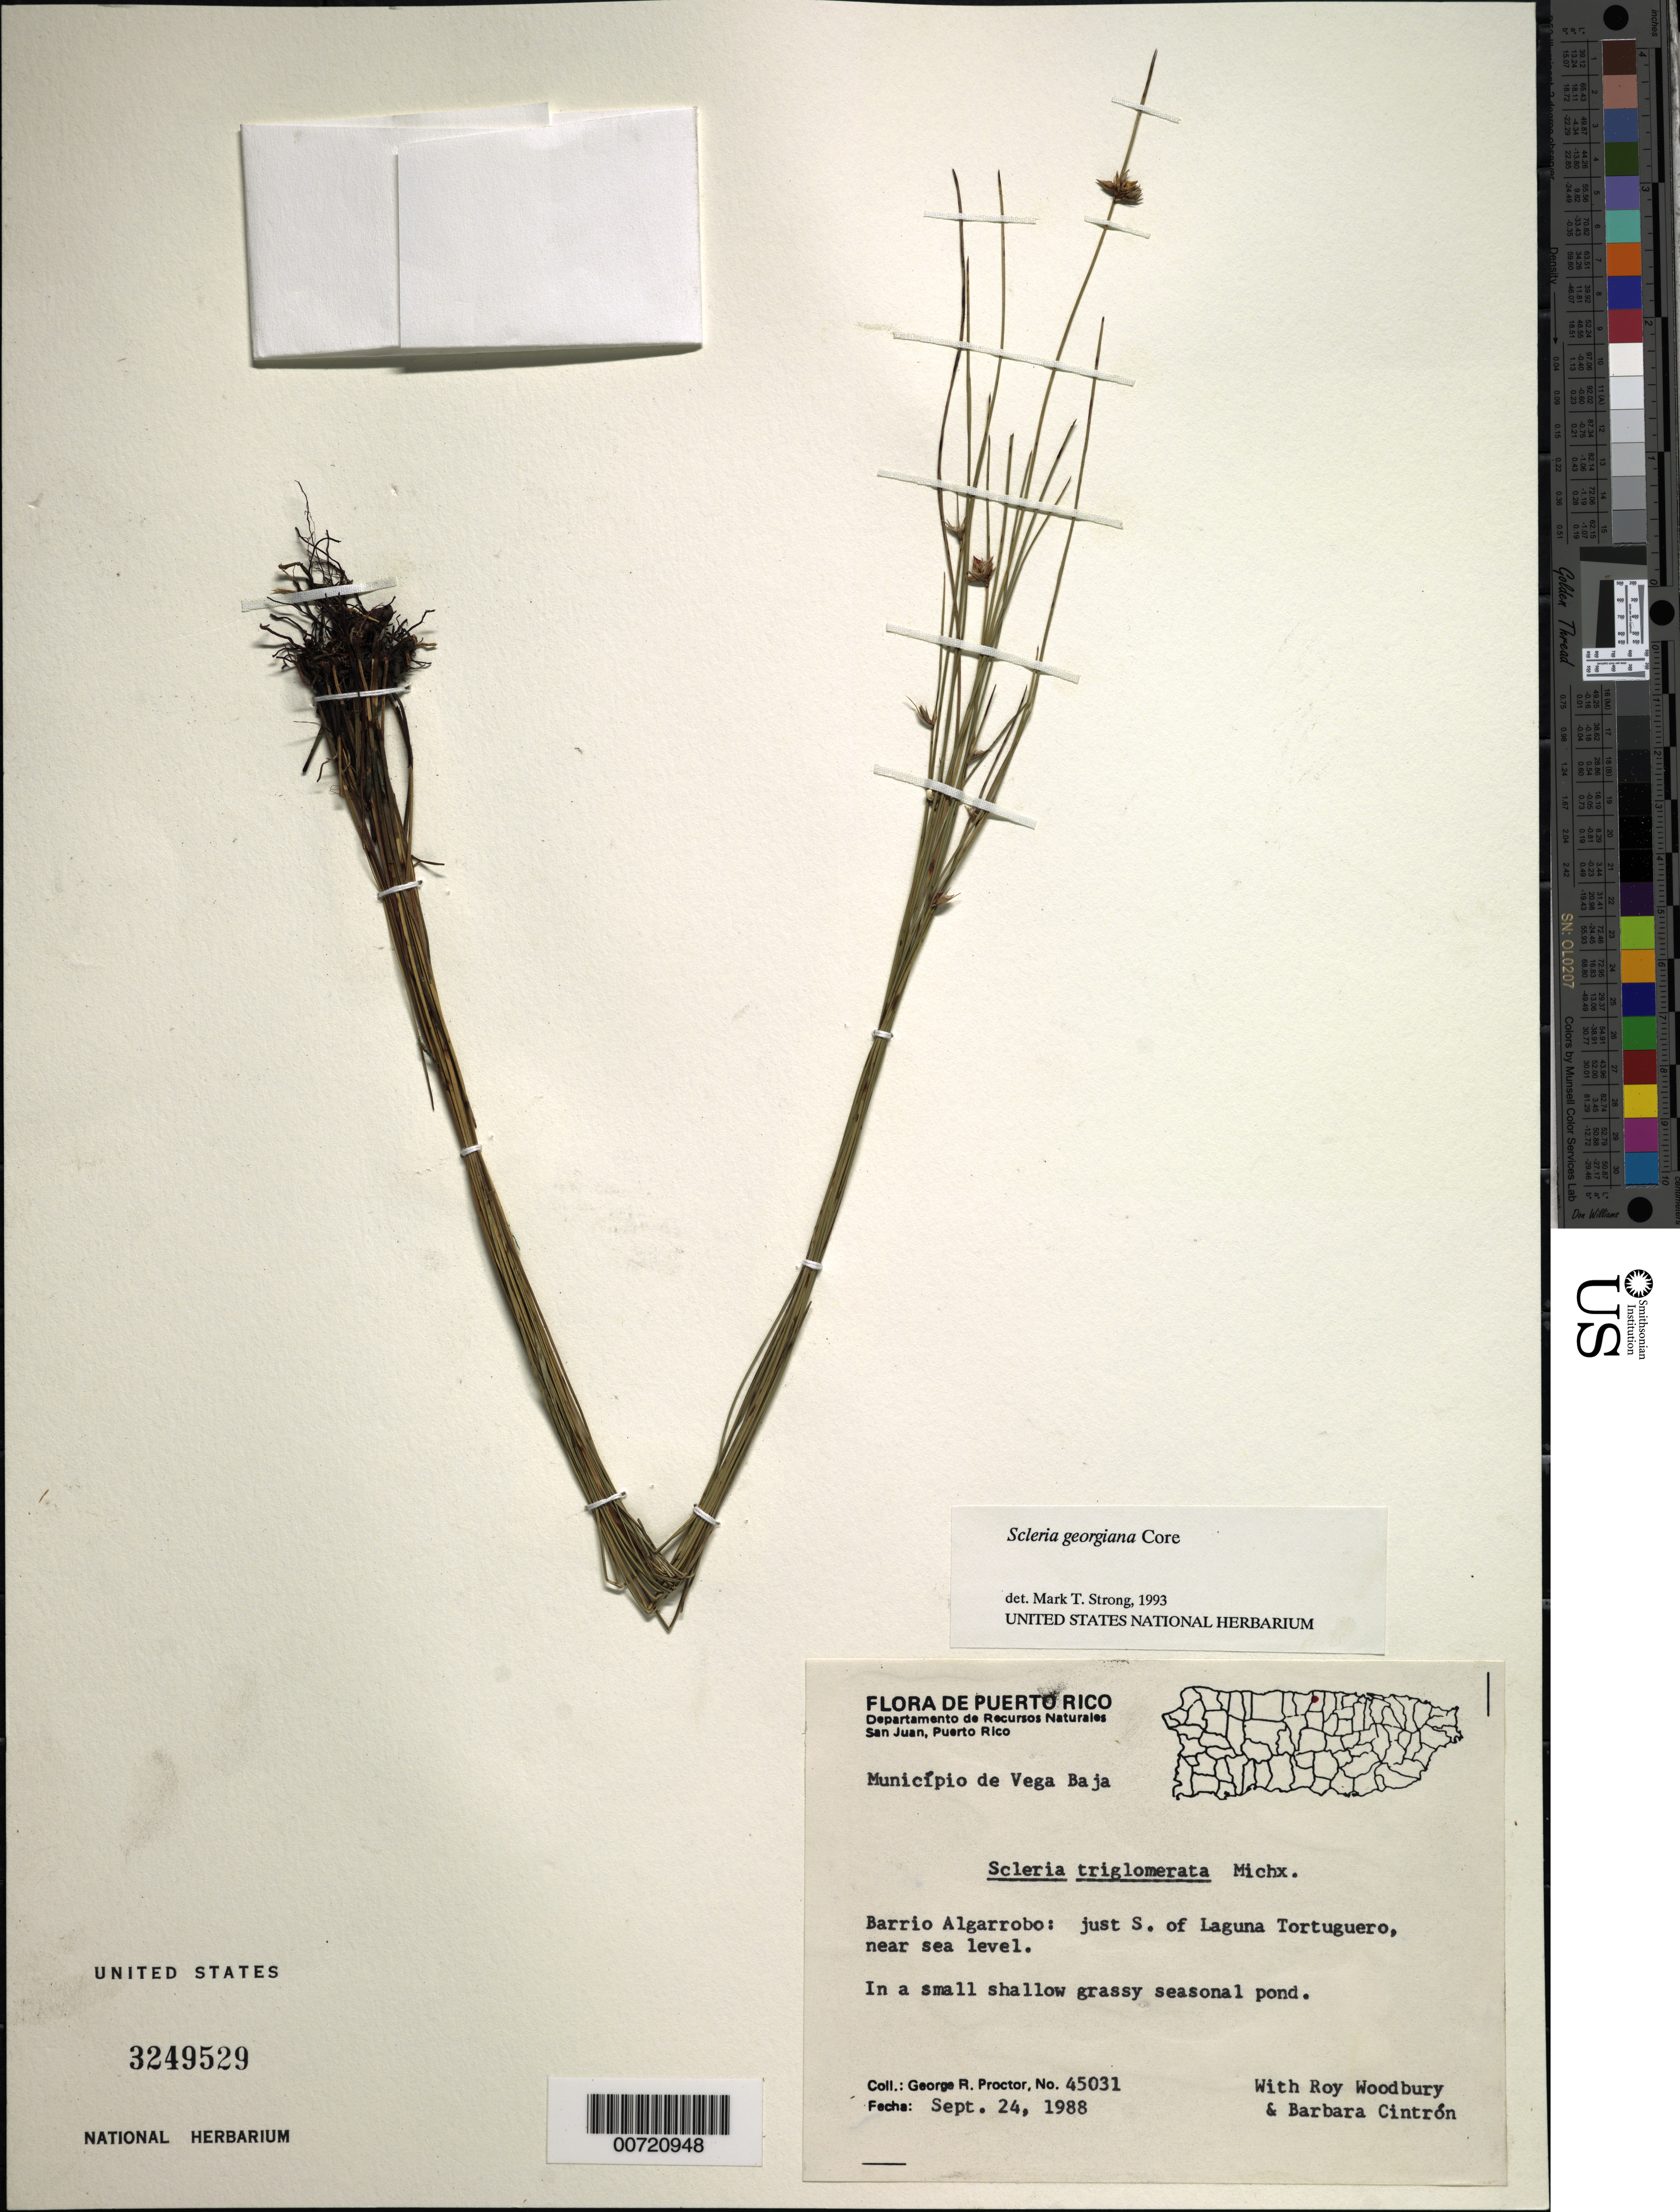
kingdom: Plantae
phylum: Tracheophyta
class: Liliopsida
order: Poales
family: Cyperaceae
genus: Scleria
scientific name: Scleria georgiana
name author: Core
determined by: Strong, M. T., (US), Smithsonian Institution - National Museum of Natural History (UNITED STATES)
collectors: G. R. Proctor, R. O. Woodbury & B. Cintrón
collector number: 45031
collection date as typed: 24 Sep 1988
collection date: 1988-09-24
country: Puerto Rico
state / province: Manatí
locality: Vega Baja: Barrio Algarrobo, just S of Laguna Tortuguero.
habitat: In a small shallow grassy seasonal pond.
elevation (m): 0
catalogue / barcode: US 3249529